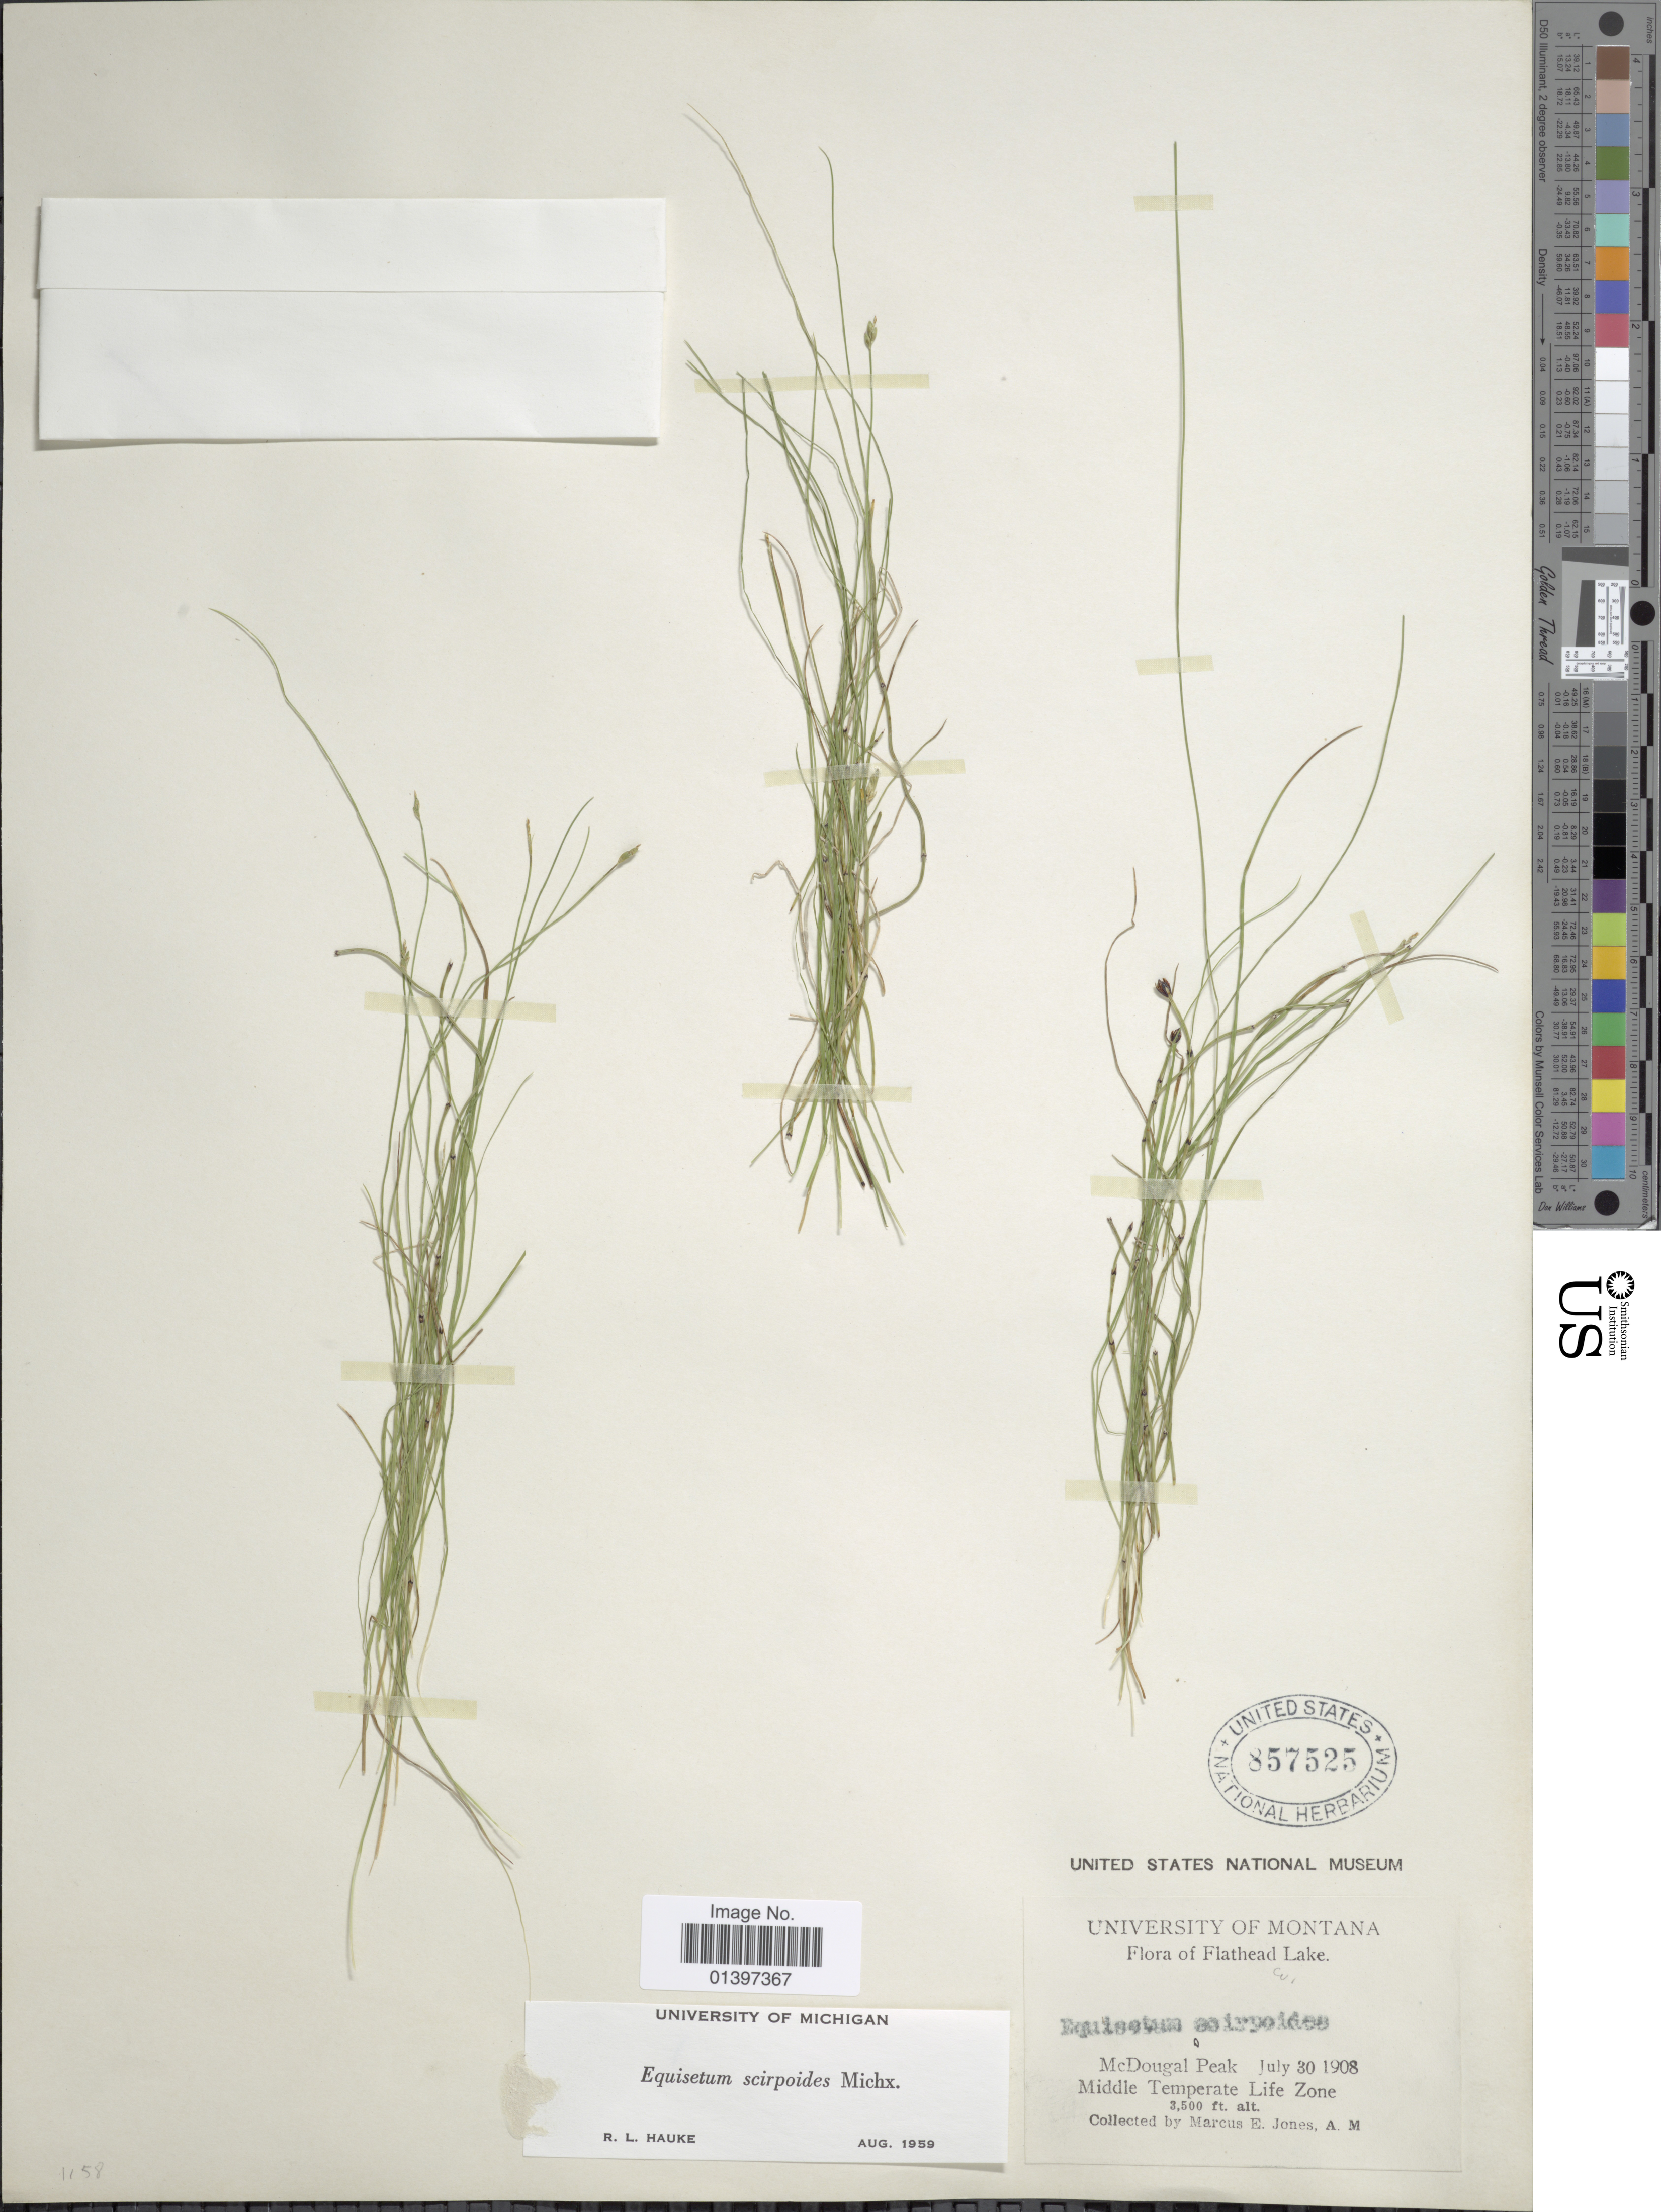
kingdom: Plantae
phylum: Tracheophyta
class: Polypodiopsida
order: Equisetales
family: Equisetaceae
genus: Equisetum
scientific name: Equisetum scirpoides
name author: Michx.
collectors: M. E. Jones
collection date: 1908-07-30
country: United States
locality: Flora of Flathead Lake, McDougal peak, Middle Temperate Life Zone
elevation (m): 1067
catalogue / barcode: US 857525